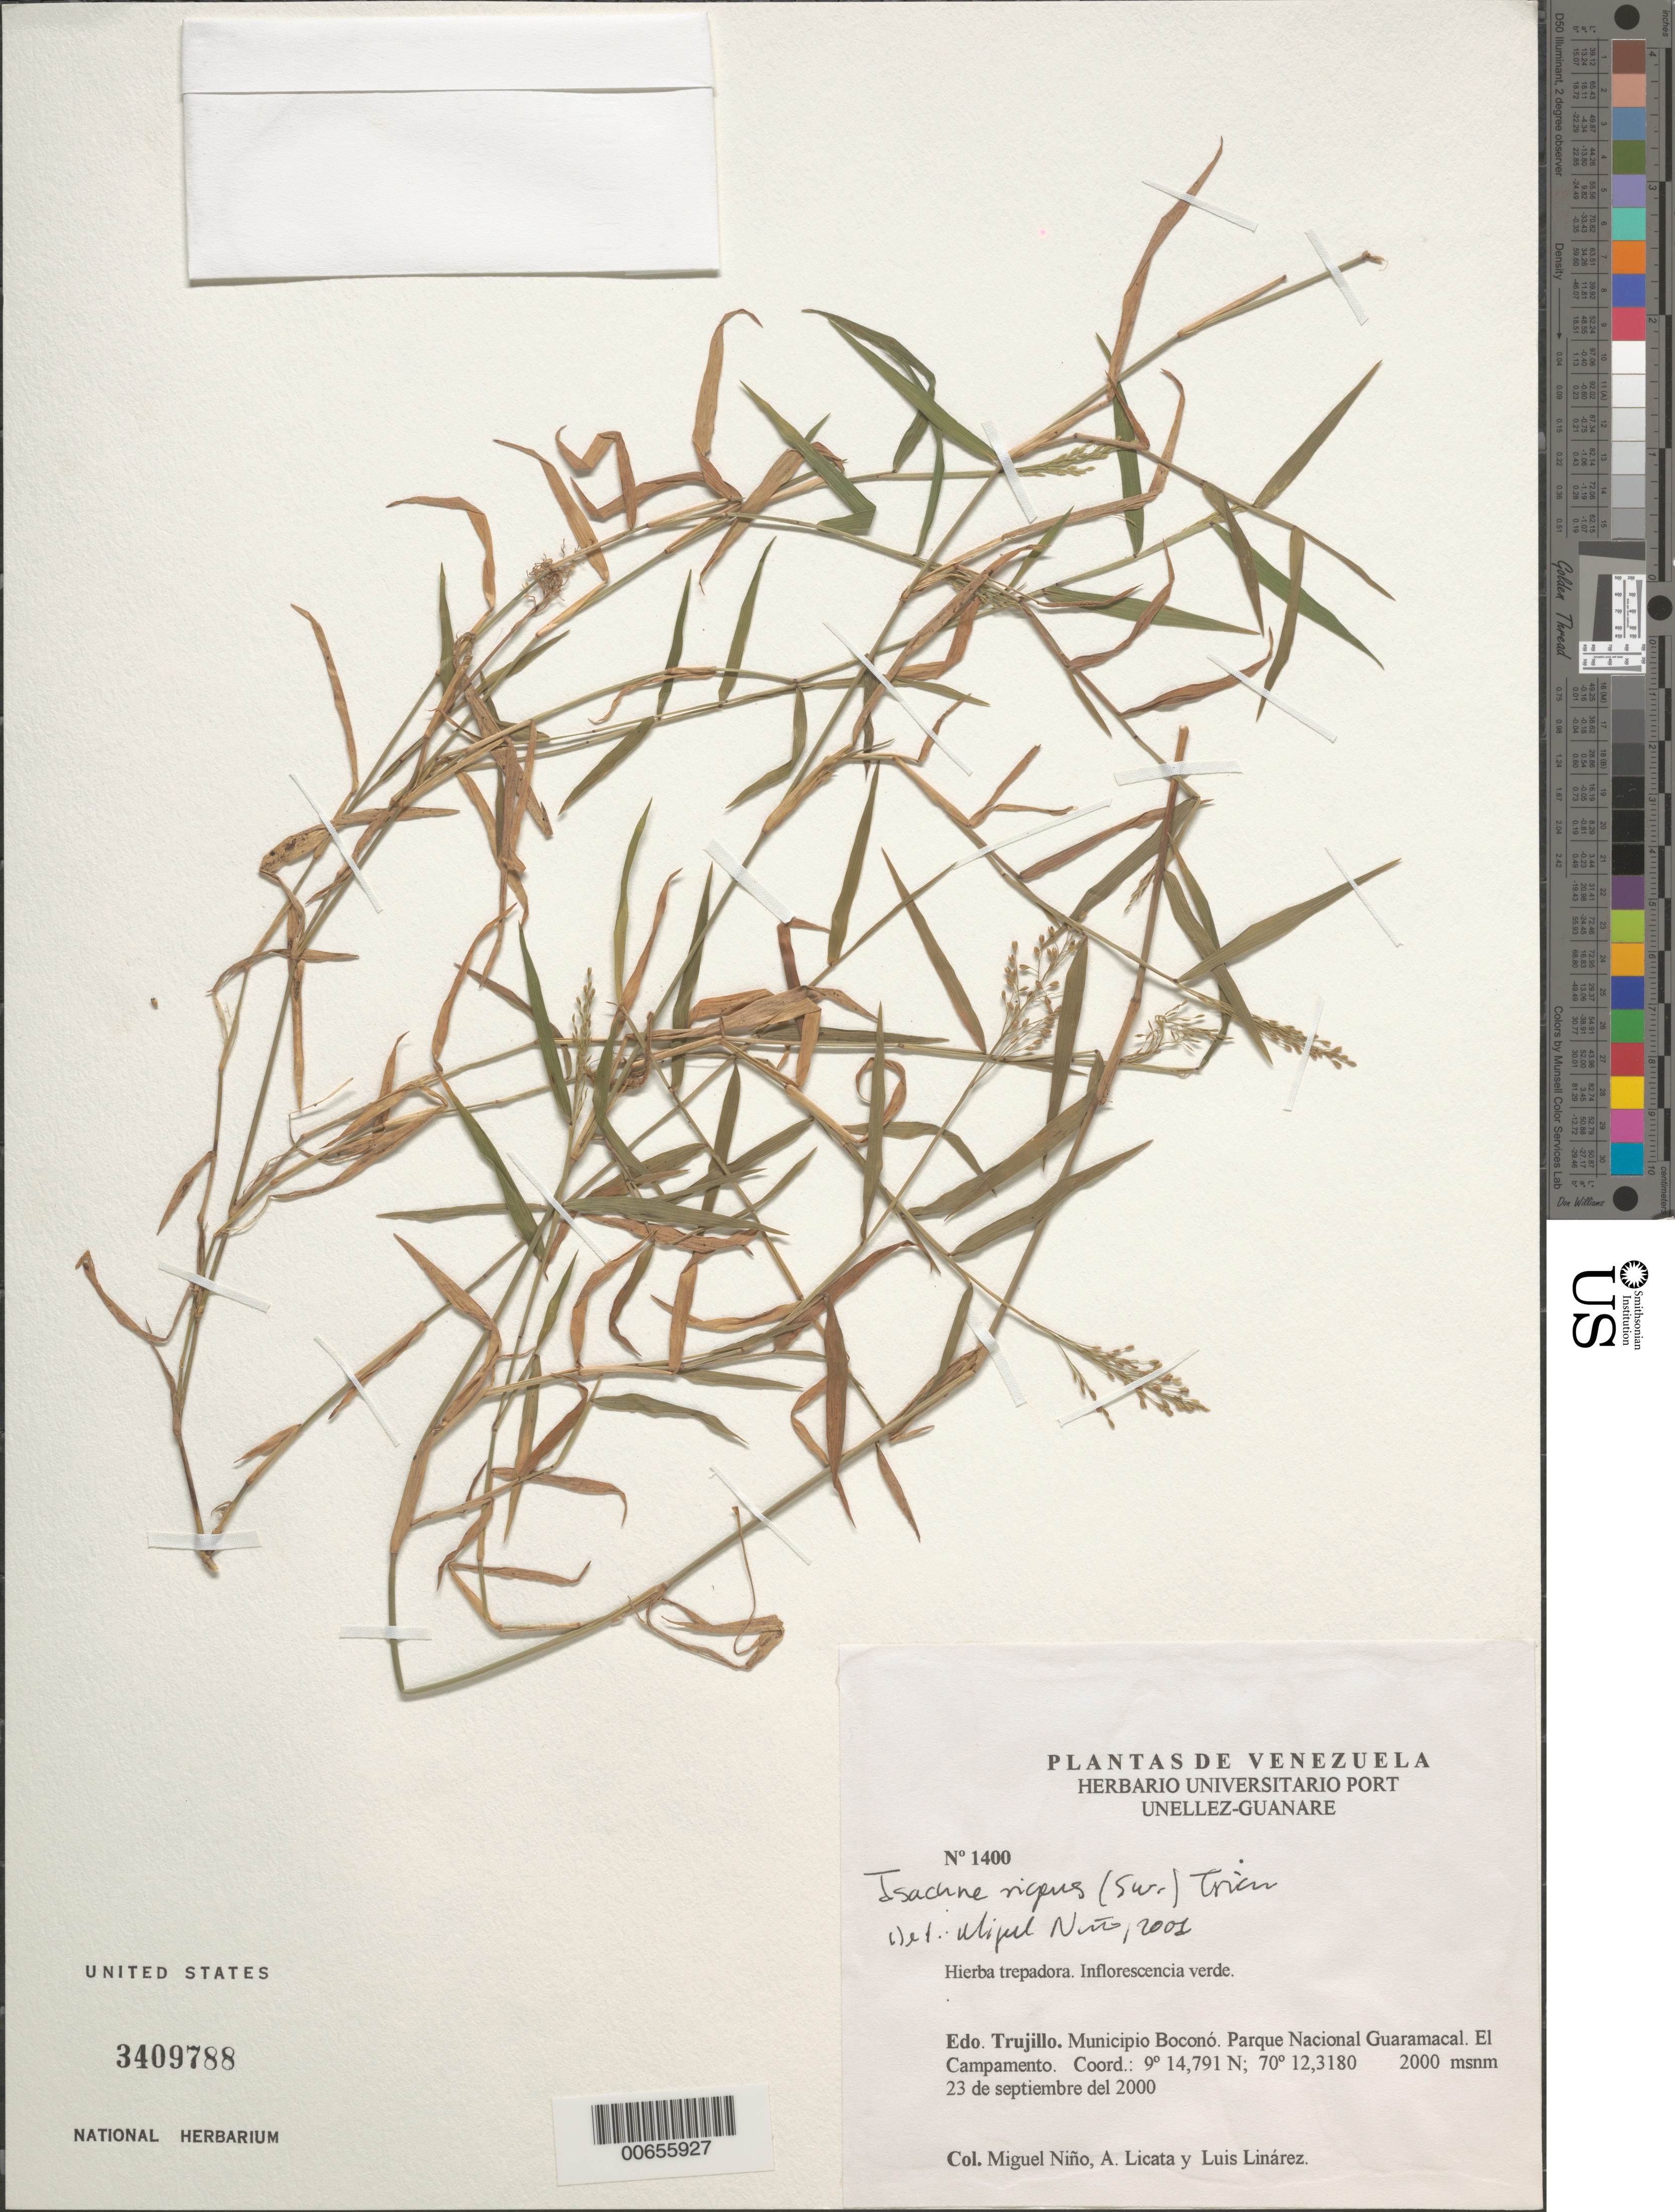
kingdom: Plantae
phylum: Tracheophyta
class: Liliopsida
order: Poales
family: Poaceae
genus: Isachne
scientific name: Isachne rigens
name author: (Sw.) Trin.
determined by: Niño, S. M., (PORT), BioCentro-UNELLEZ (VENEZUELA)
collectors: S. M. Niño, A. Licata & L. Linárez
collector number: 1400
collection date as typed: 23 Sep 2000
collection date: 2000-09-23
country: Venezuela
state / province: Trujillo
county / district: Boconó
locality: Parque Nacional Guaramacal, El Campamento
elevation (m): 2000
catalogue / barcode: US 3409788